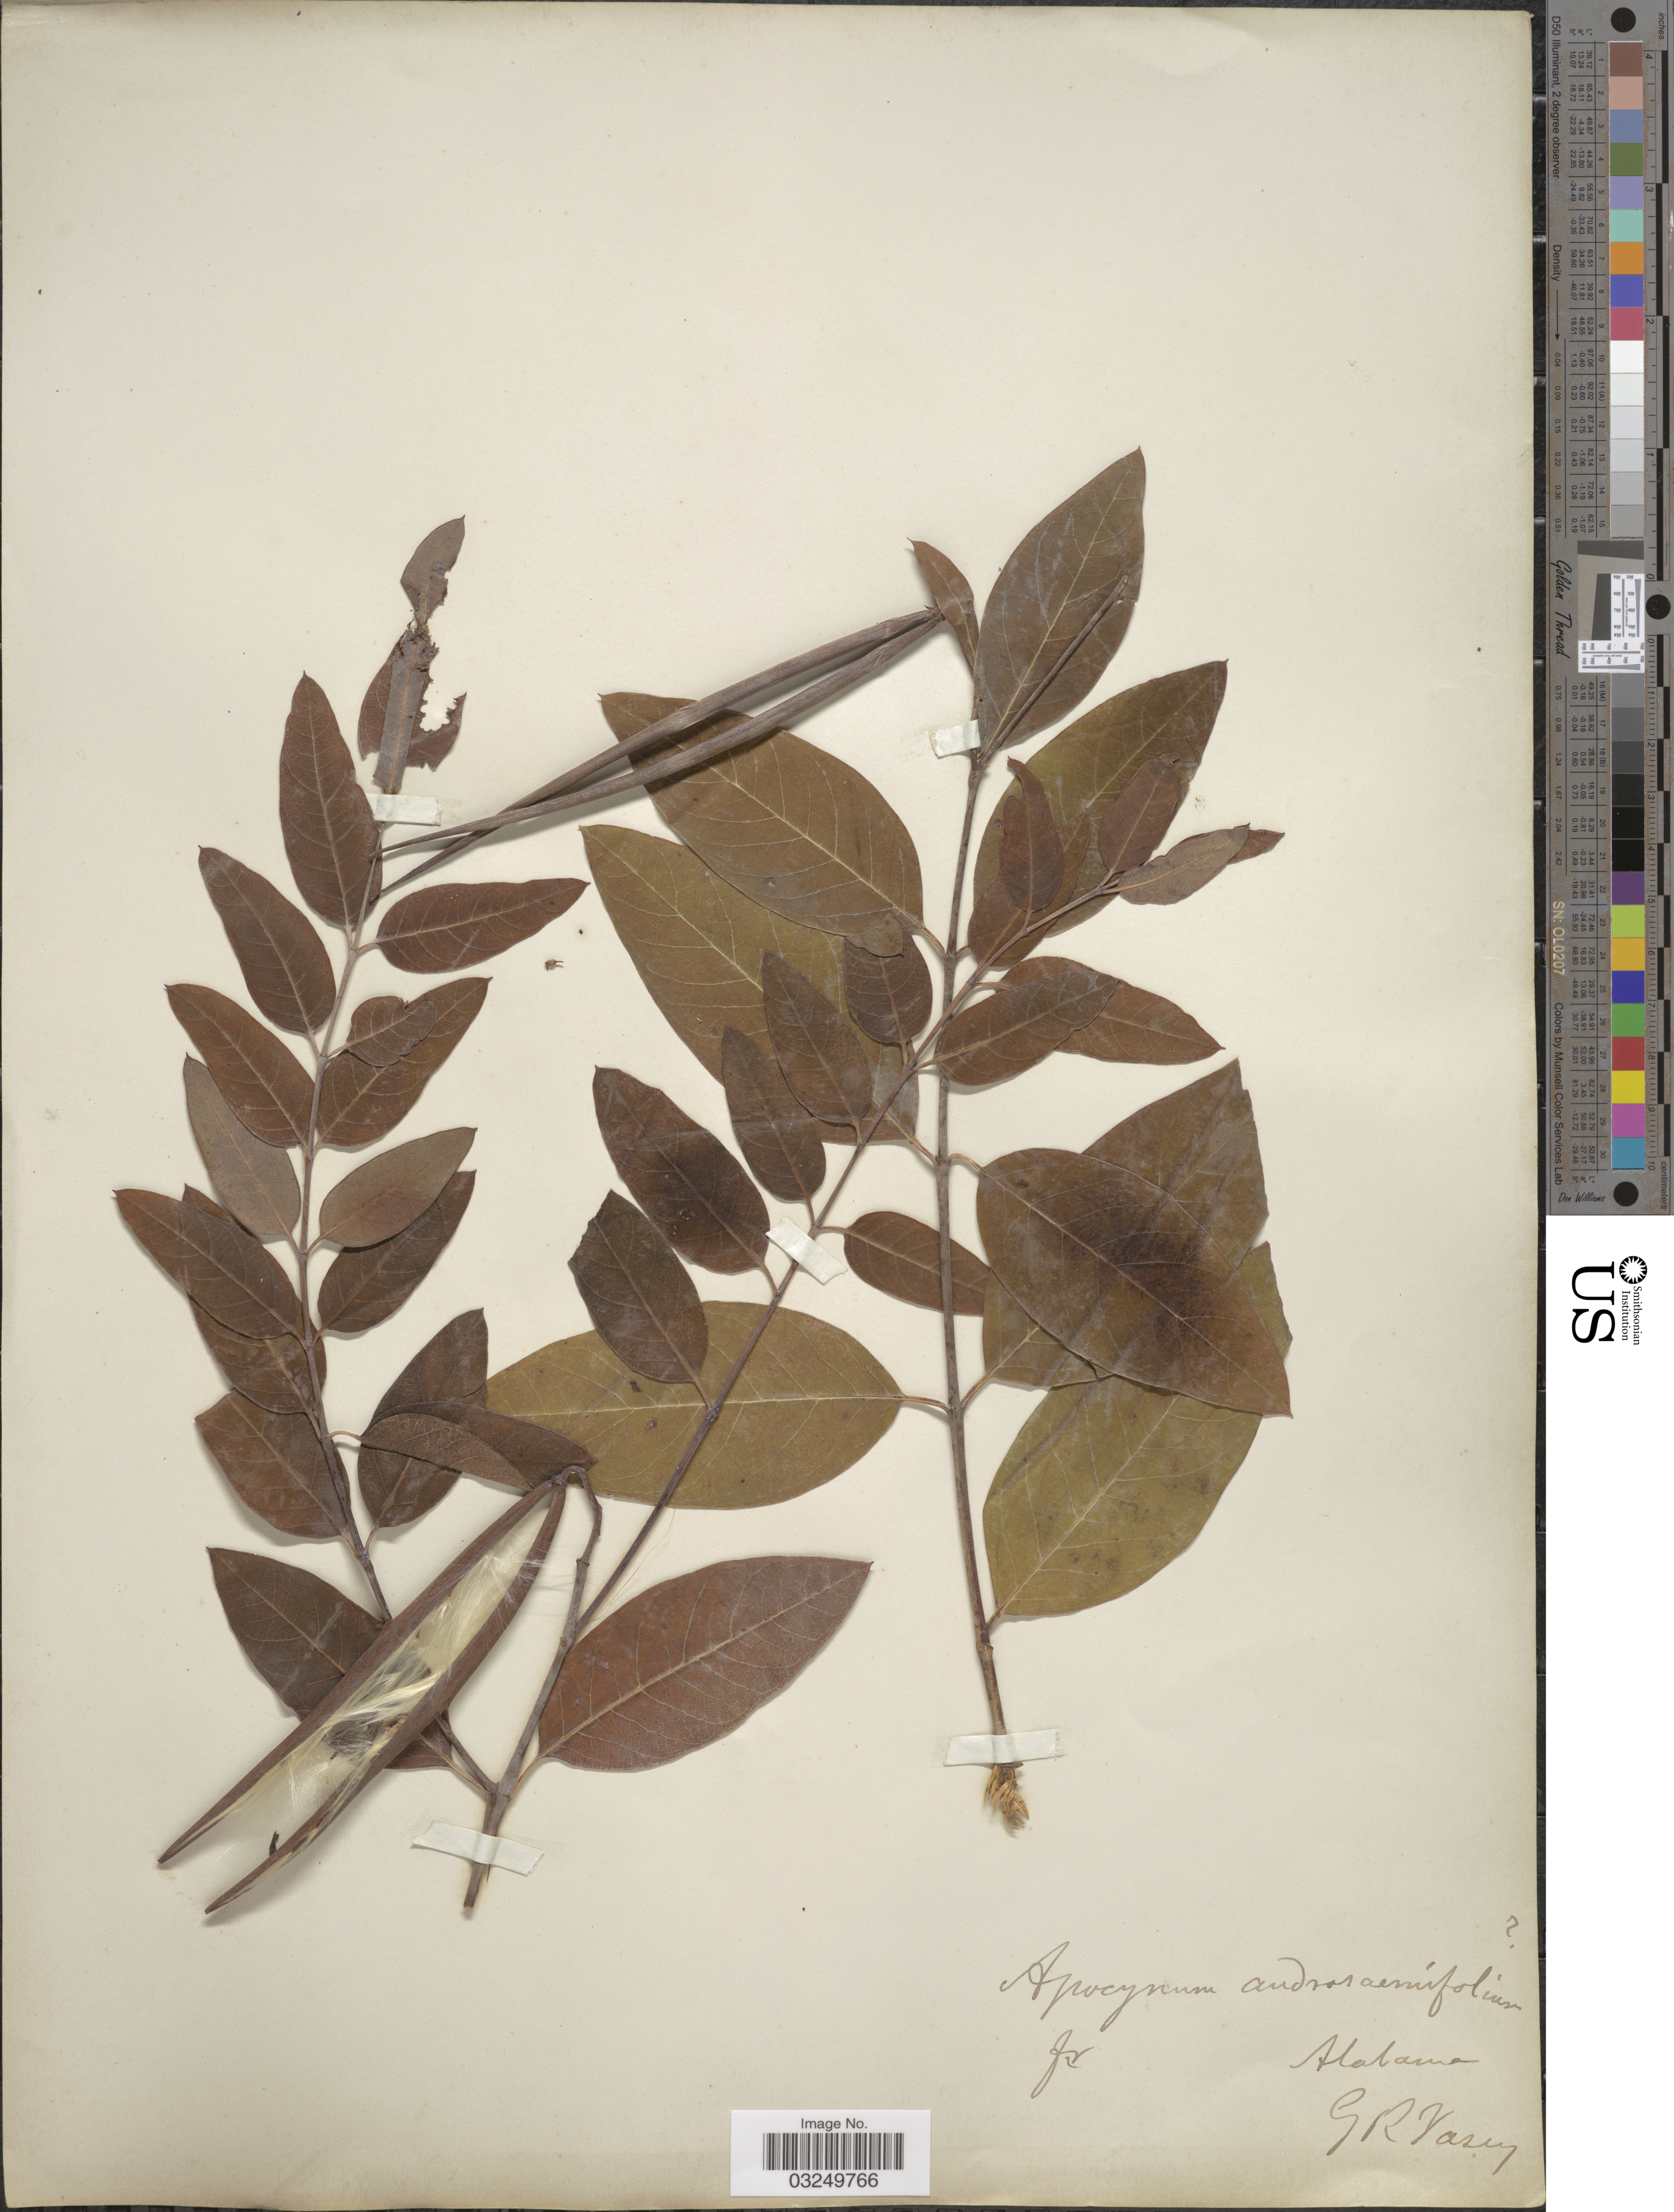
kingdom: Plantae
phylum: Tracheophyta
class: Magnoliopsida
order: Gentianales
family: Apocynaceae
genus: Apocynum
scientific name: Apocynum cannabinum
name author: L.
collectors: G. R. Vasey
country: United States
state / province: Alabama